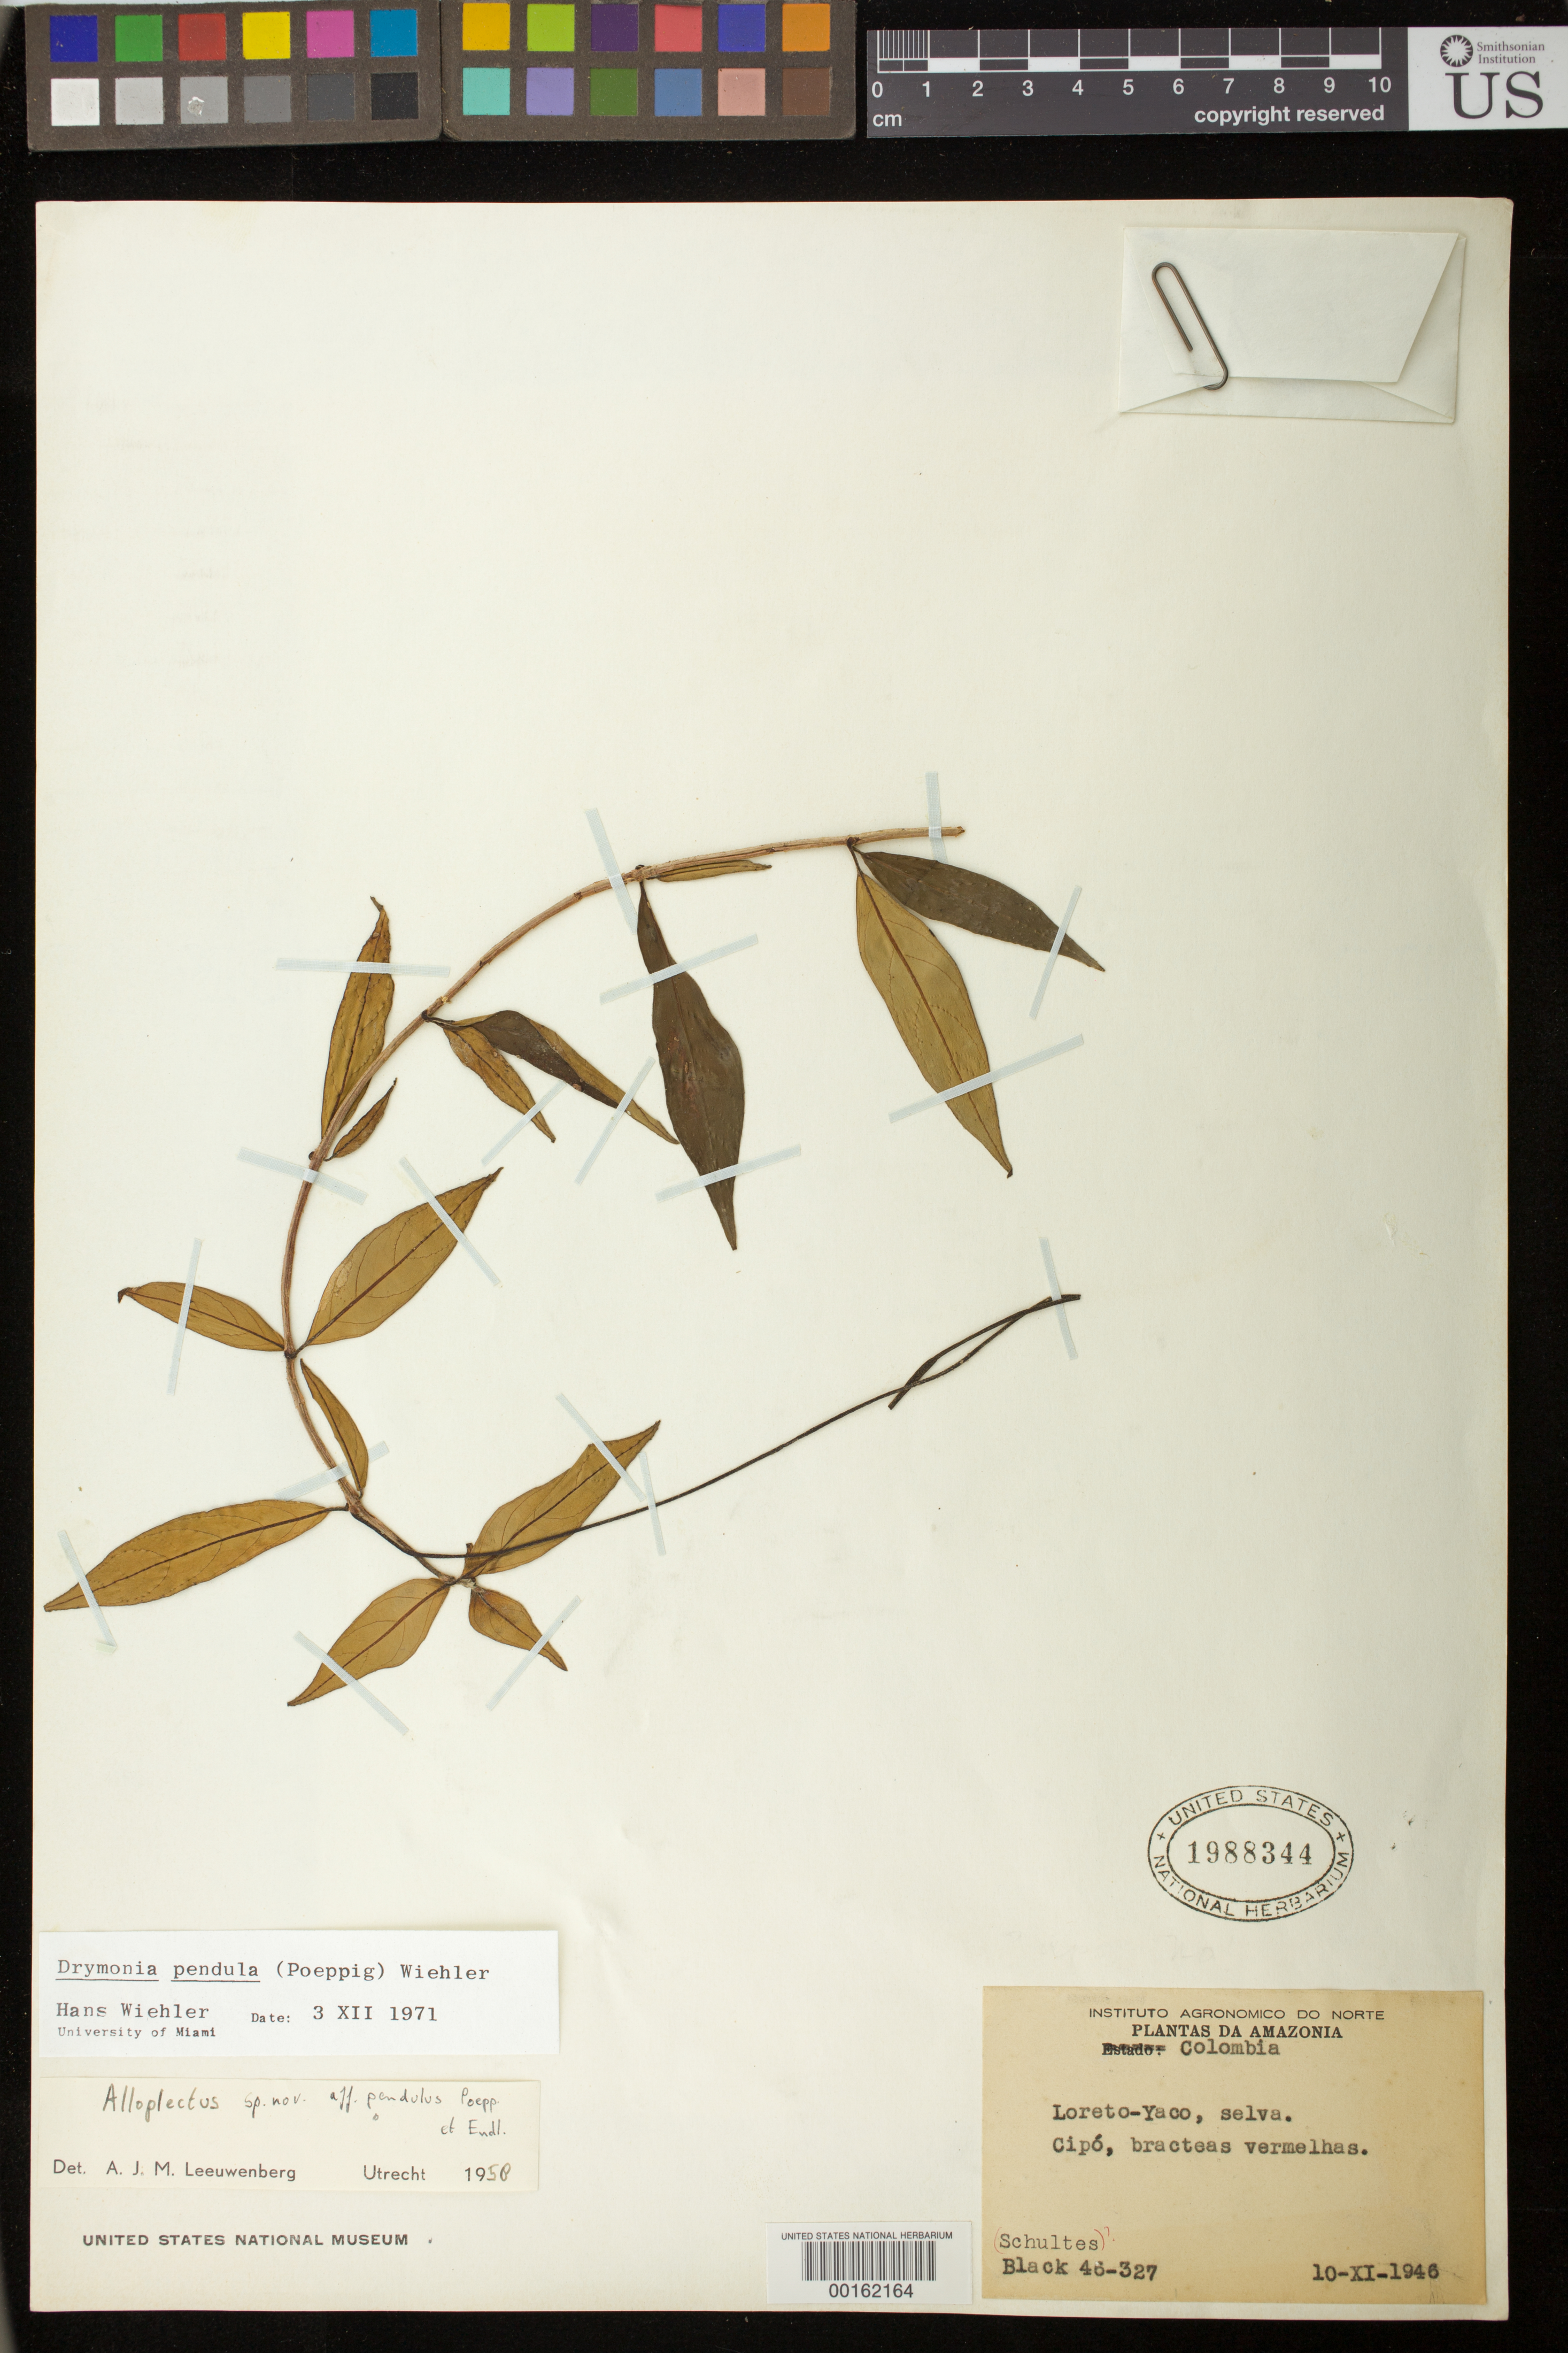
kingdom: Plantae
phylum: Tracheophyta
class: Magnoliopsida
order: Lamiales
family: Gesneriaceae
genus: Drymonia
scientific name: Drymonia pendula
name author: (Poepp.) Wiehler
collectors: G. A. Black & R. E. Schultes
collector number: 46327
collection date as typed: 10 Nov 1946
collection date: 1946-11-10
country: Colombia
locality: Loreto - Yacu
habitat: Forest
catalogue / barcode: US 1988344